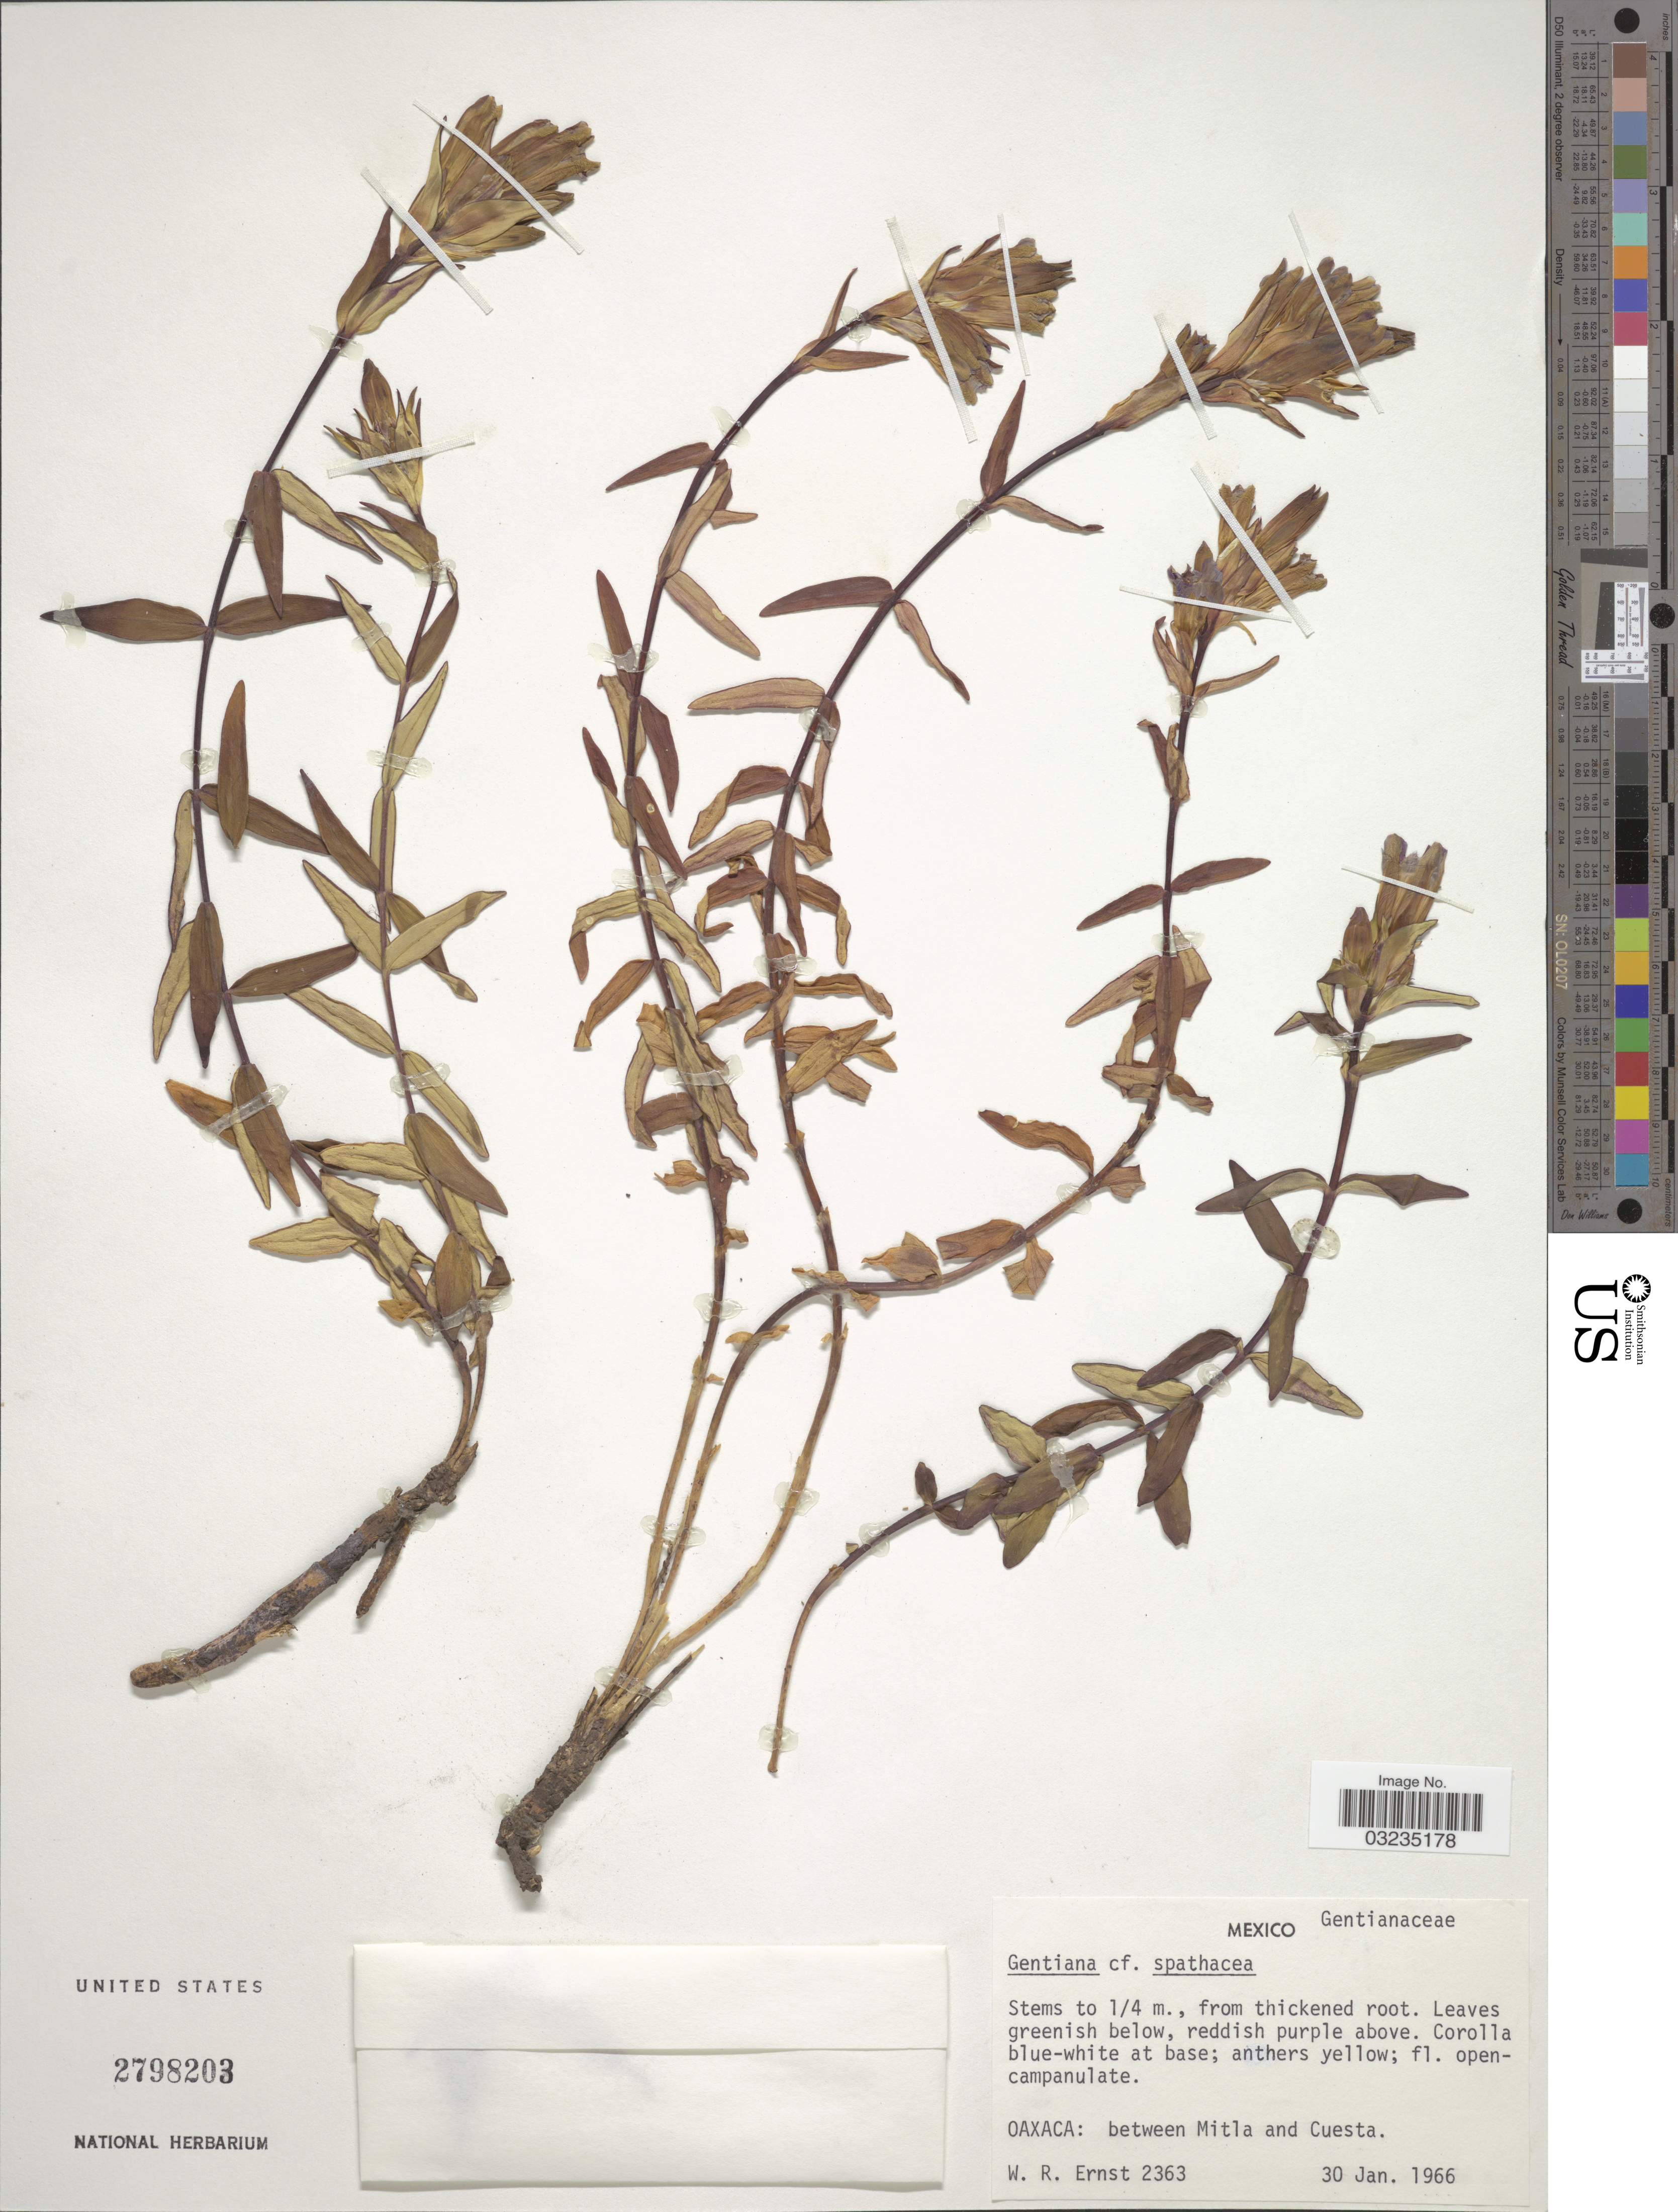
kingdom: Plantae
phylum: Tracheophyta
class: Magnoliopsida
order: Gentianales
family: Gentianaceae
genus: Gentiana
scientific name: Gentiana spathacea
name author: Kunth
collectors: W. R. Ernst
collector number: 2363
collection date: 1966-01-30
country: Mexico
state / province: Oaxaca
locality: Between Mitla and Cuesta.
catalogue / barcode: US 2798203